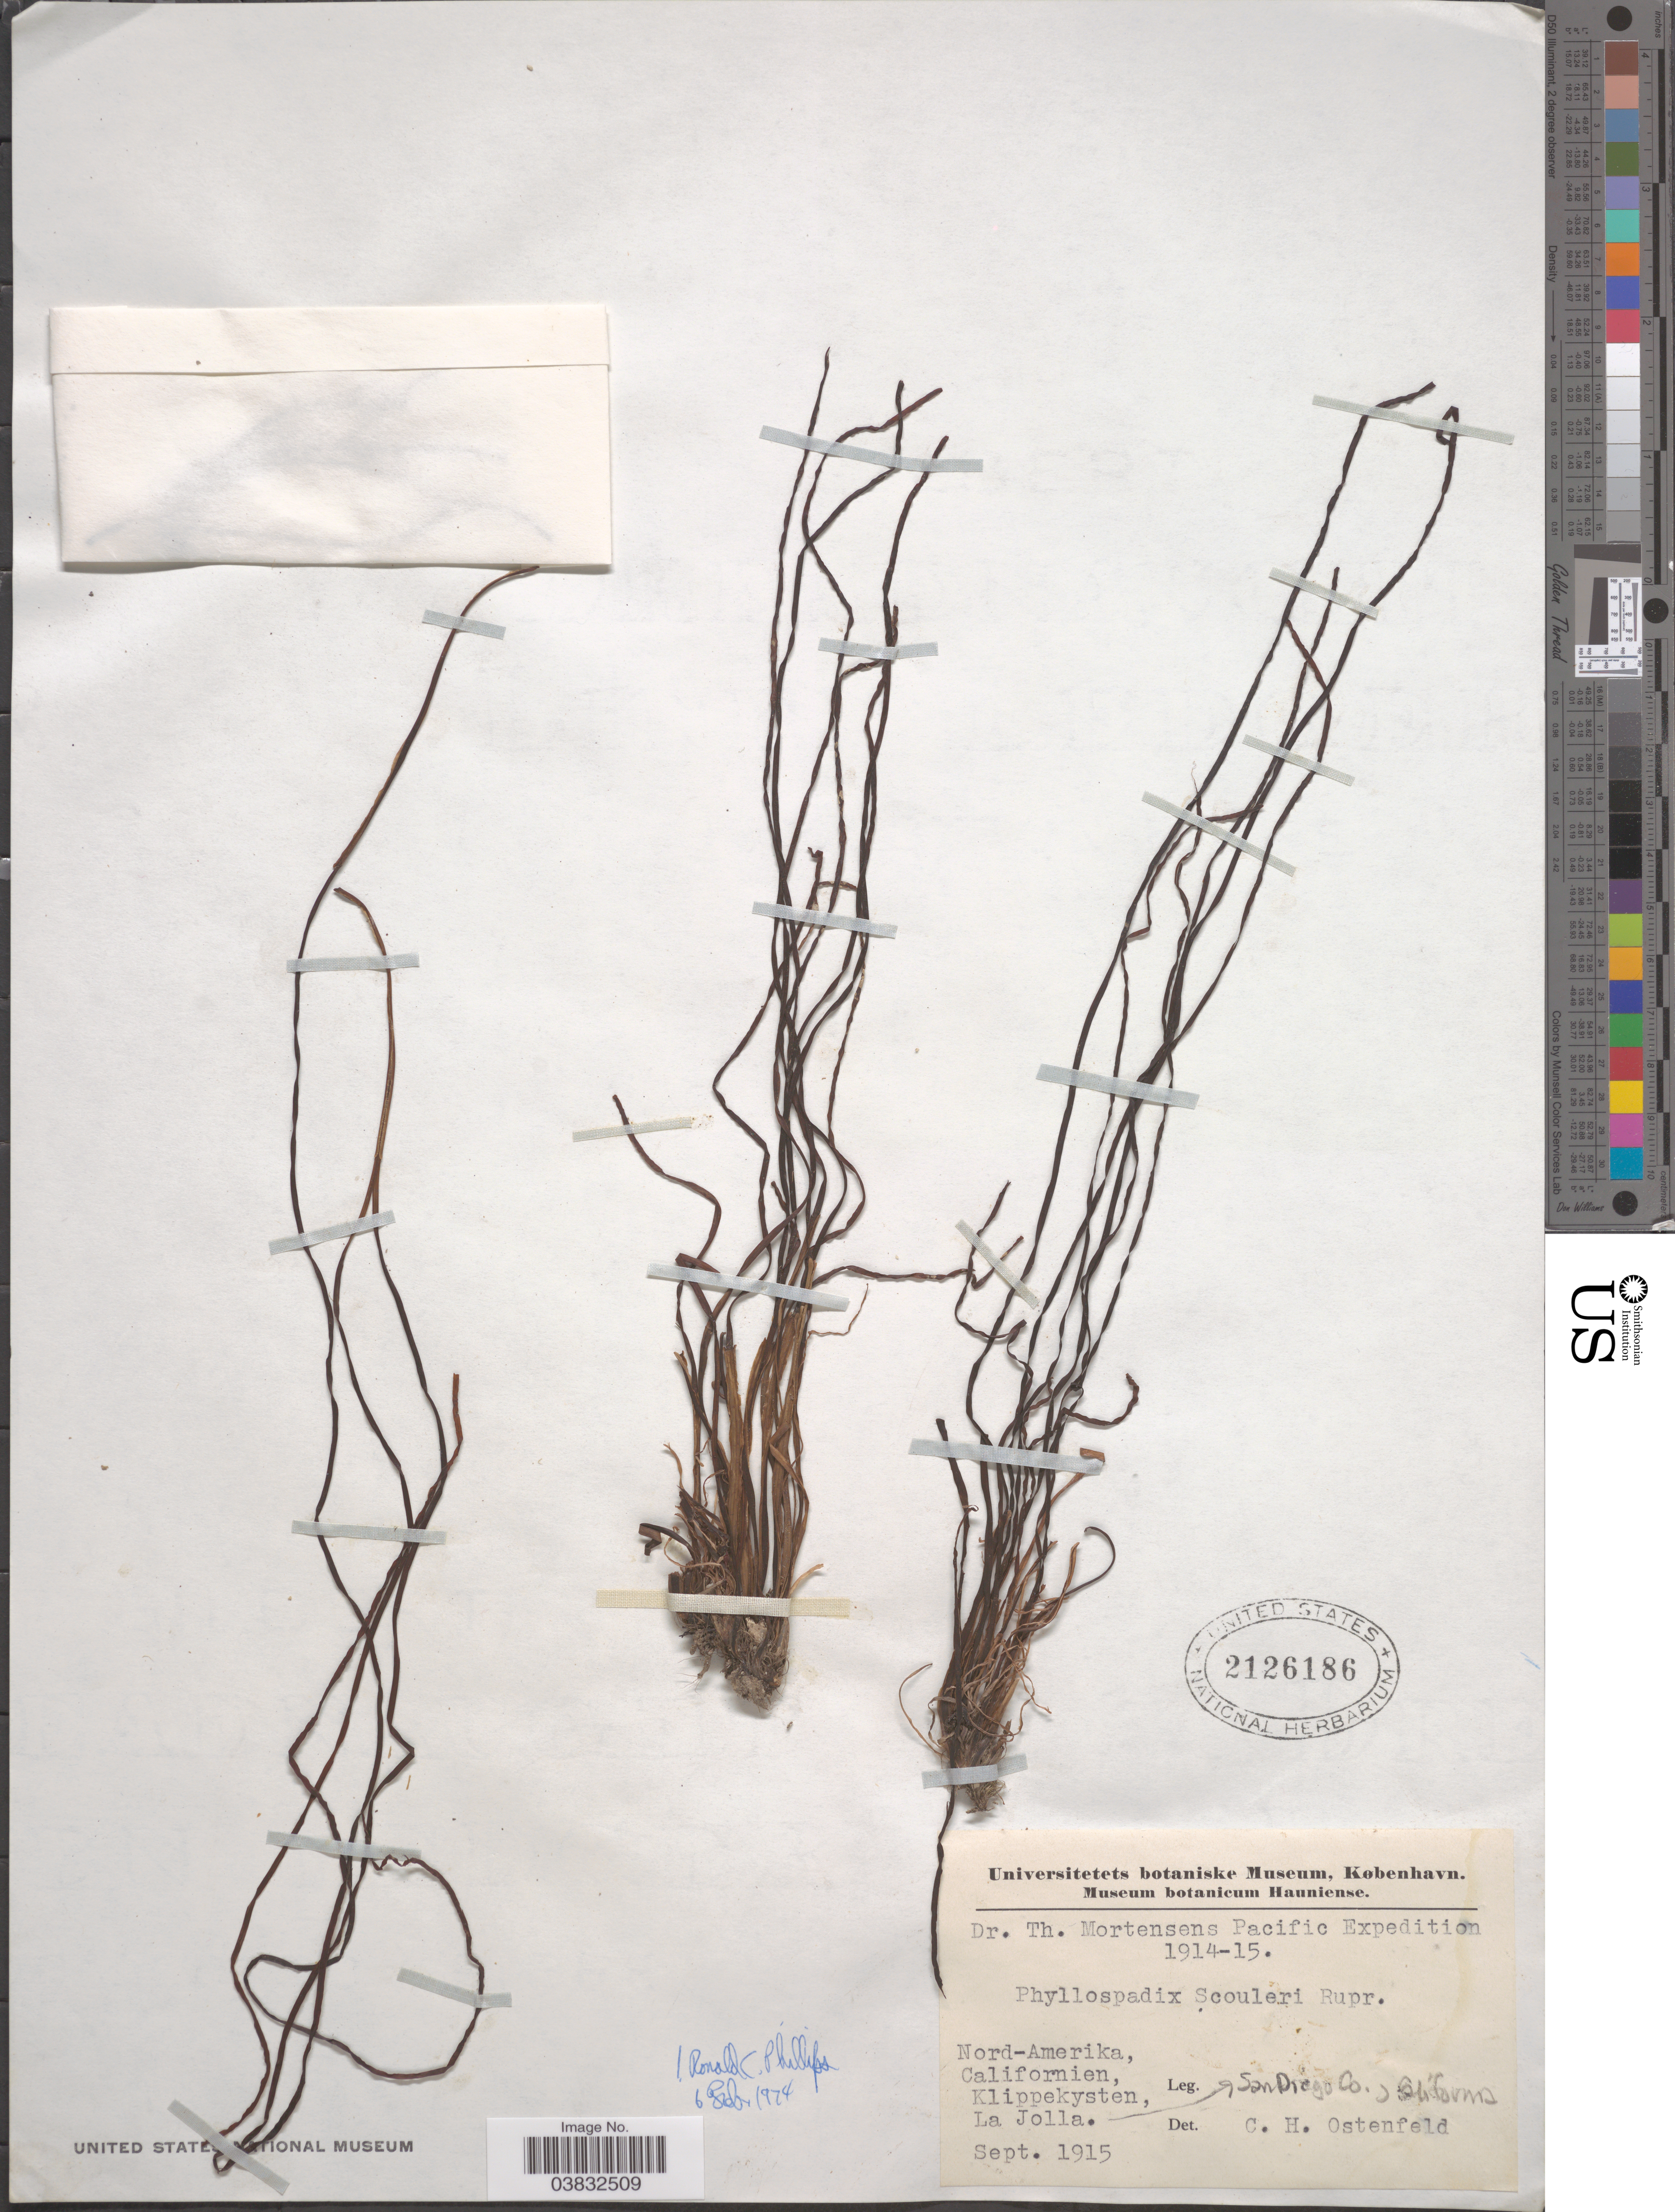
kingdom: Plantae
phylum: Tracheophyta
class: Liliopsida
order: Alismatales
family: Zosteraceae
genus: Phyllospadix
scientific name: Phyllospadix scouleri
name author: Hook.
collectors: T. Mortensen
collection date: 1915-09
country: United States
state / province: California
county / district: San Diego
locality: Klippekysten, La Jolla. San Diego Co.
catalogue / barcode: US 2126186